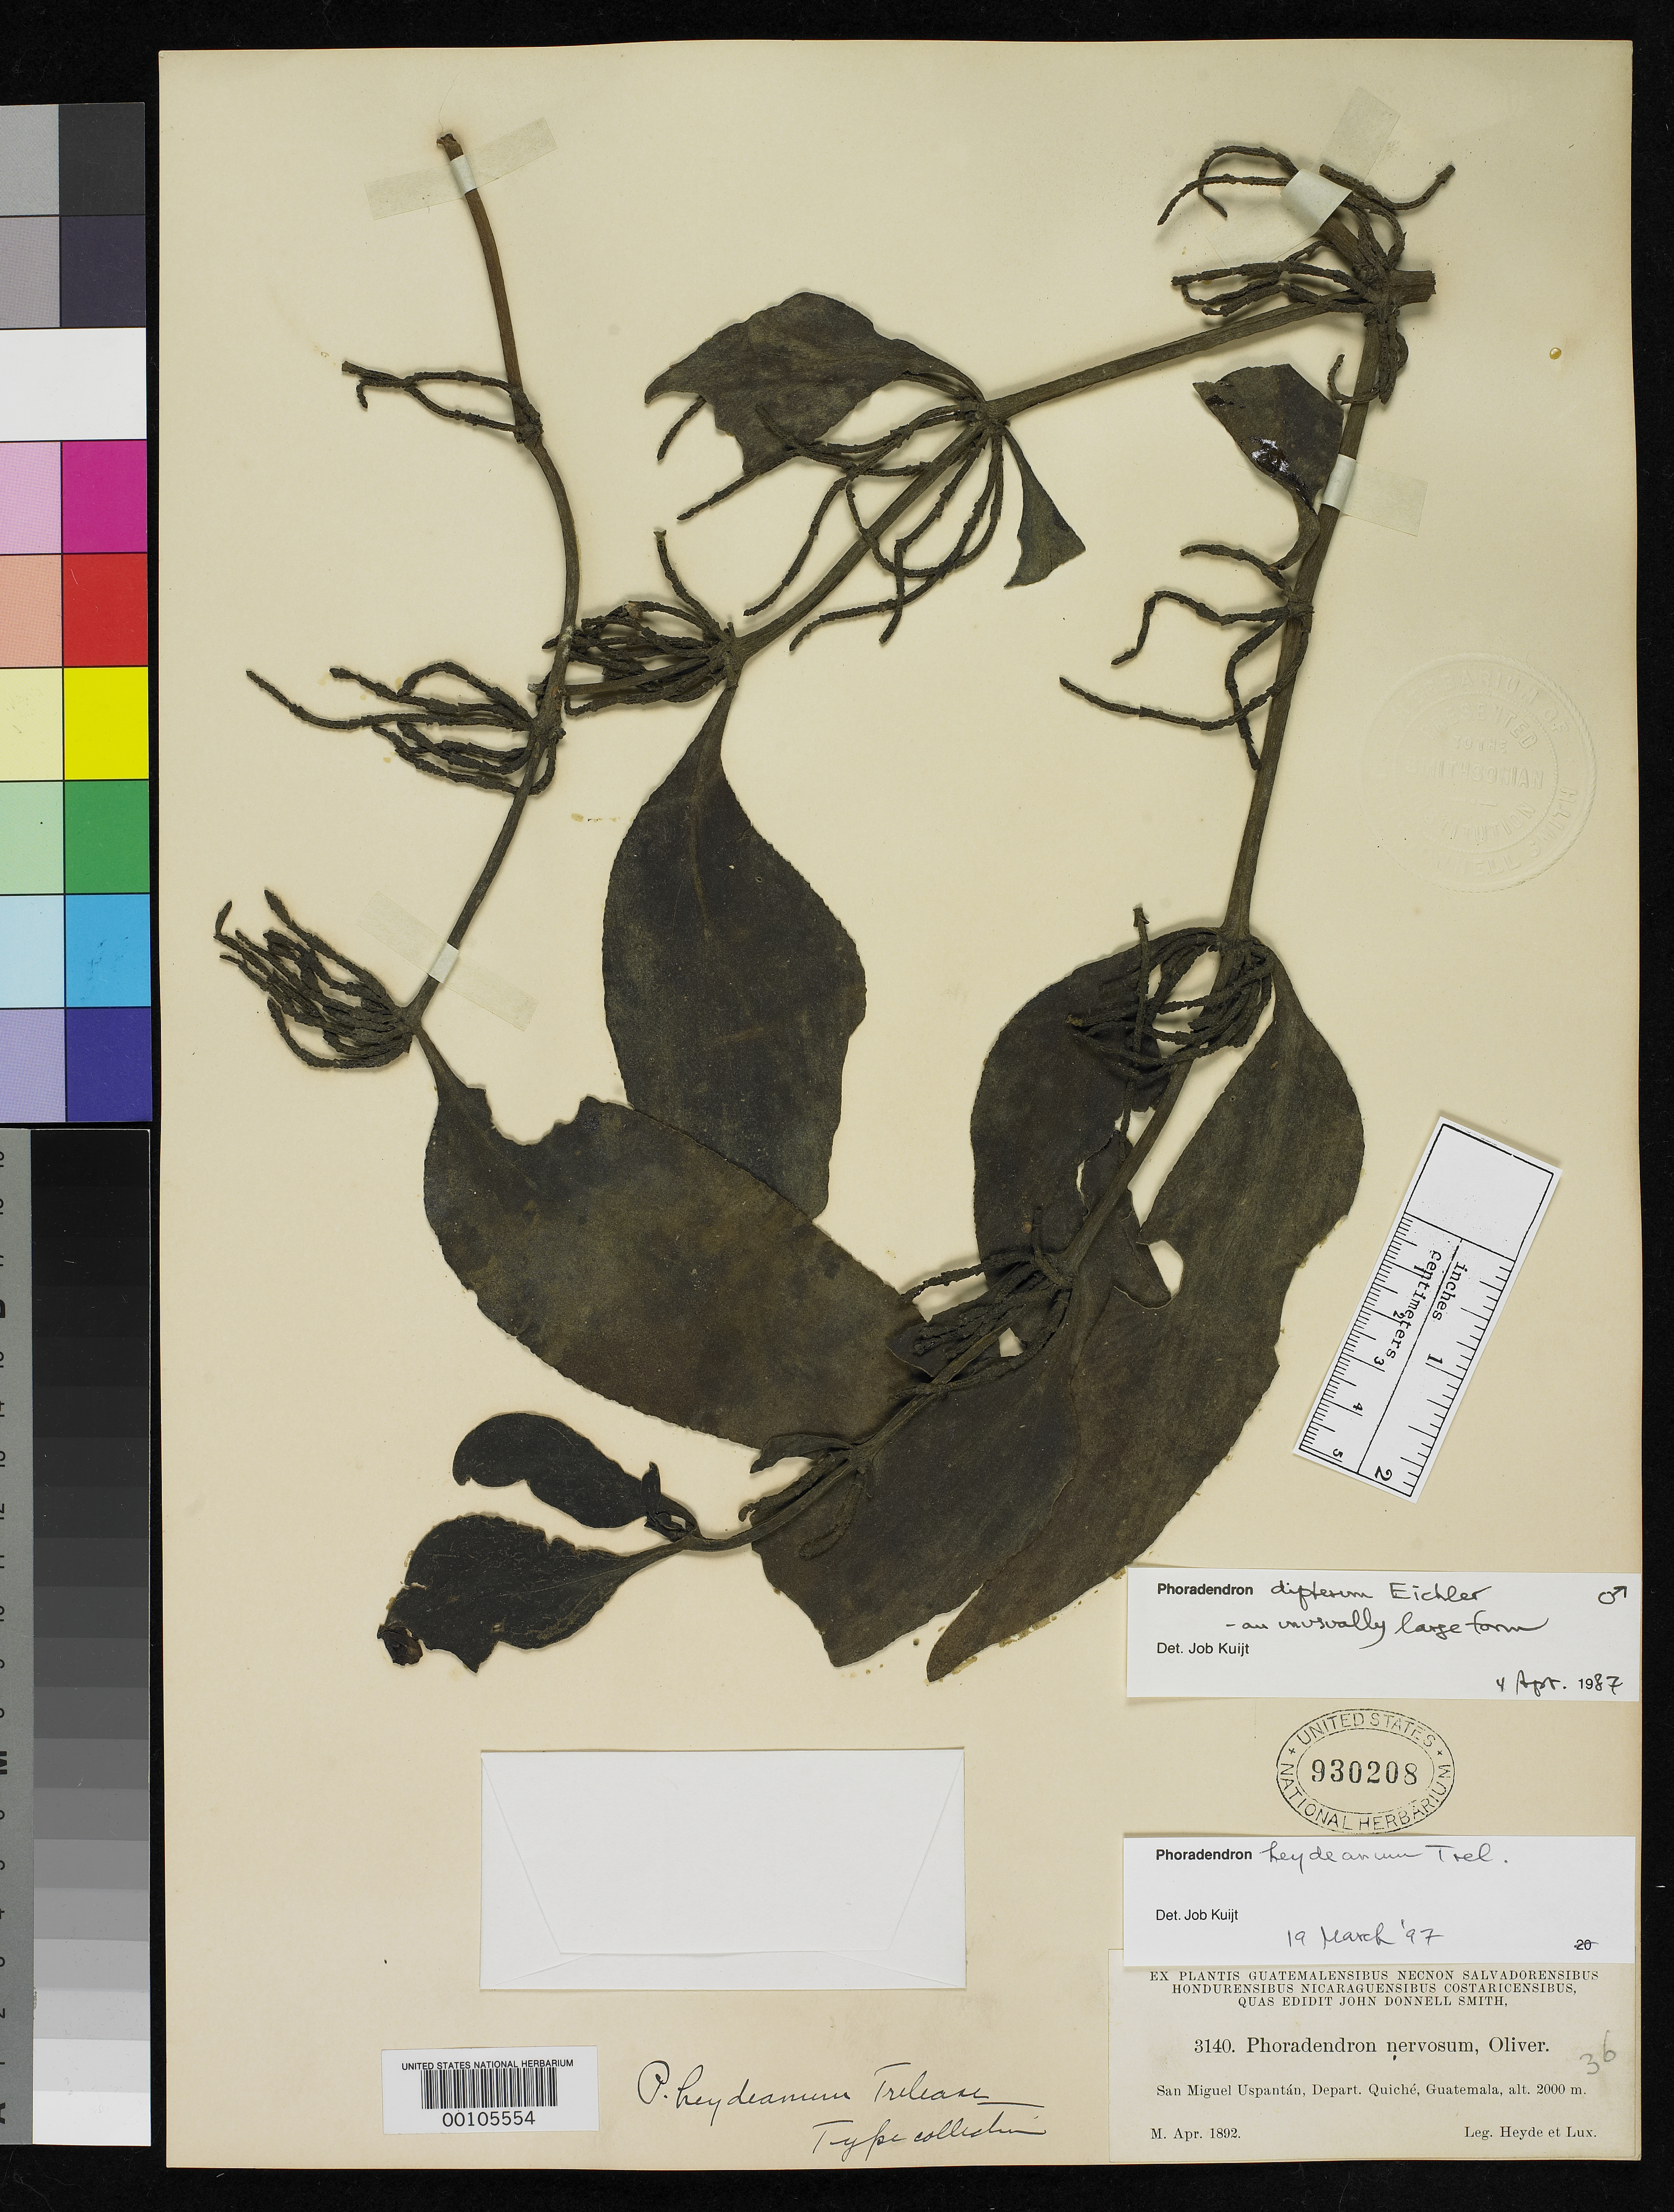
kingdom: Plantae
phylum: Tracheophyta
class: Magnoliopsida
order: Santalales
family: Viscaceae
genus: Phoradendron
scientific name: Phoradendron heydeanum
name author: Trel.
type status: Isotype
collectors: E. T. Heyde & E. Lux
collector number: J.D.S. 3140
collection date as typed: Apr 1892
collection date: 1892-04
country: Guatemala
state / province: El Quiché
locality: San Miguel Uspantán.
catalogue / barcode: US 930208